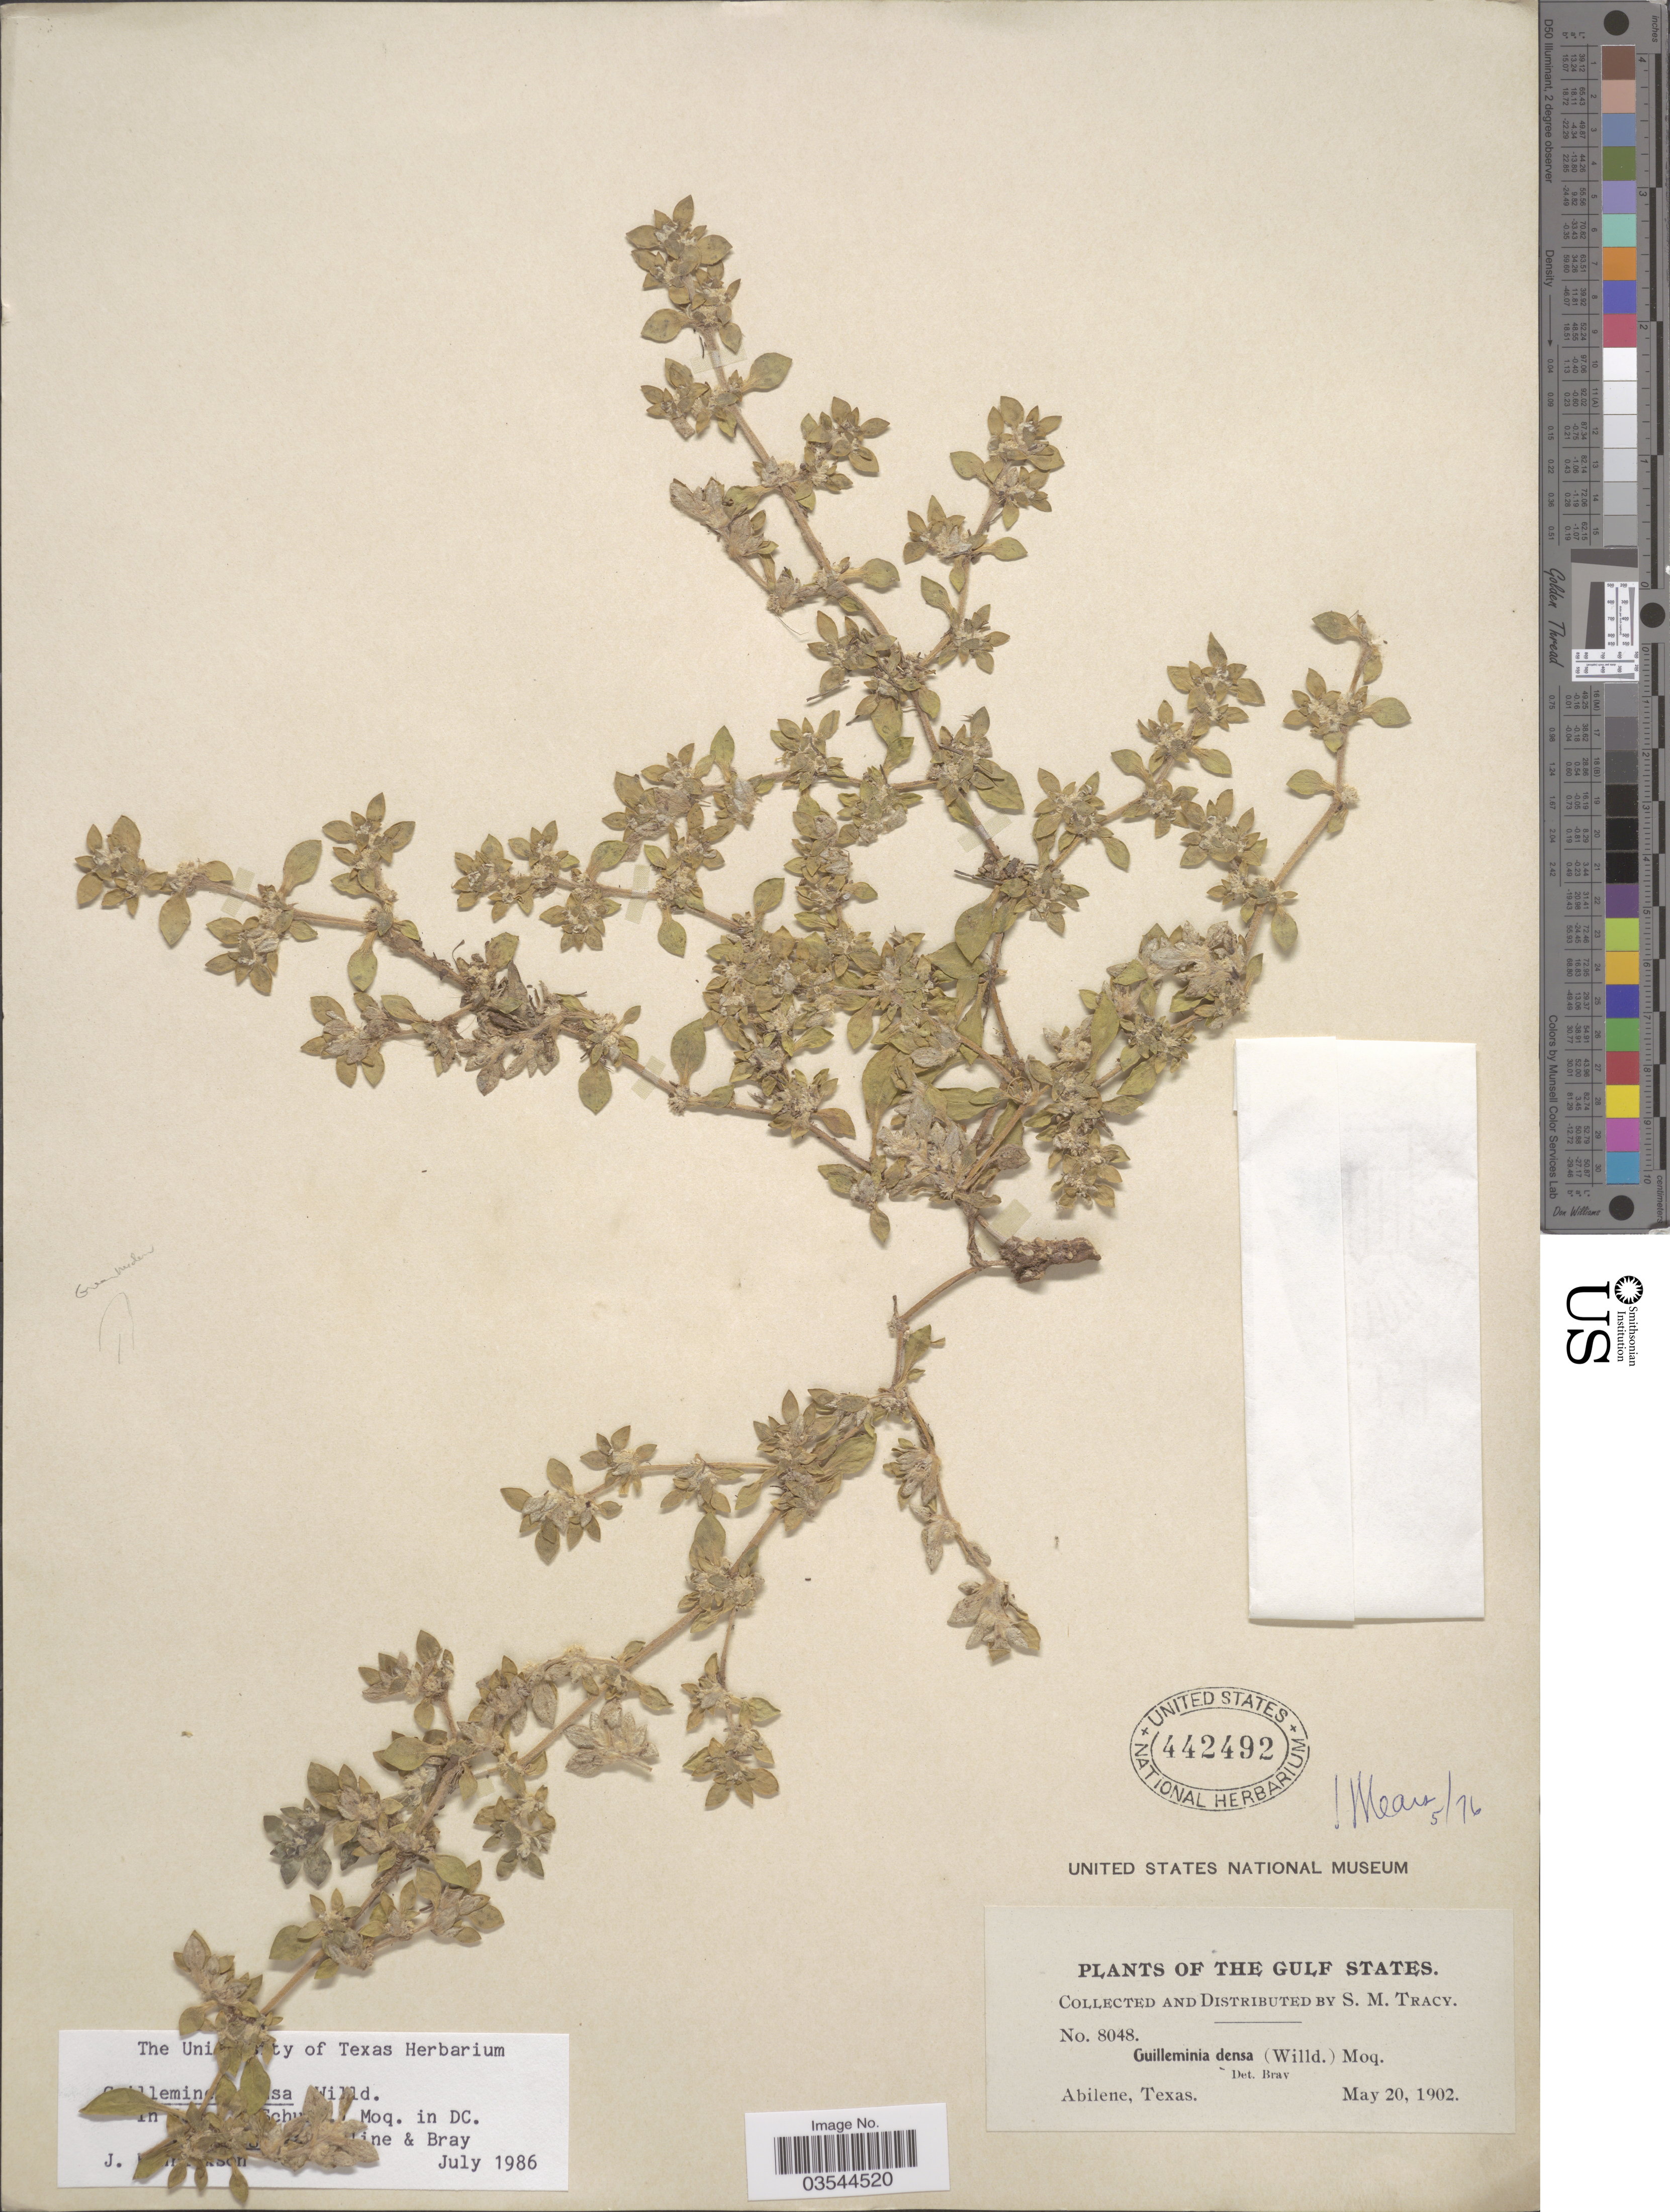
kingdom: Plantae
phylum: Tracheophyta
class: Magnoliopsida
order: Caryophyllales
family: Amaranthaceae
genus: Guilleminea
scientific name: Guilleminea densa var. aggregata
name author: Uline & W.L. Bray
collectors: S. M. Tracy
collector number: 8048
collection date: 1902-05-20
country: United States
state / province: Texas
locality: The Gulf States. Abilene.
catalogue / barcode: US 442492